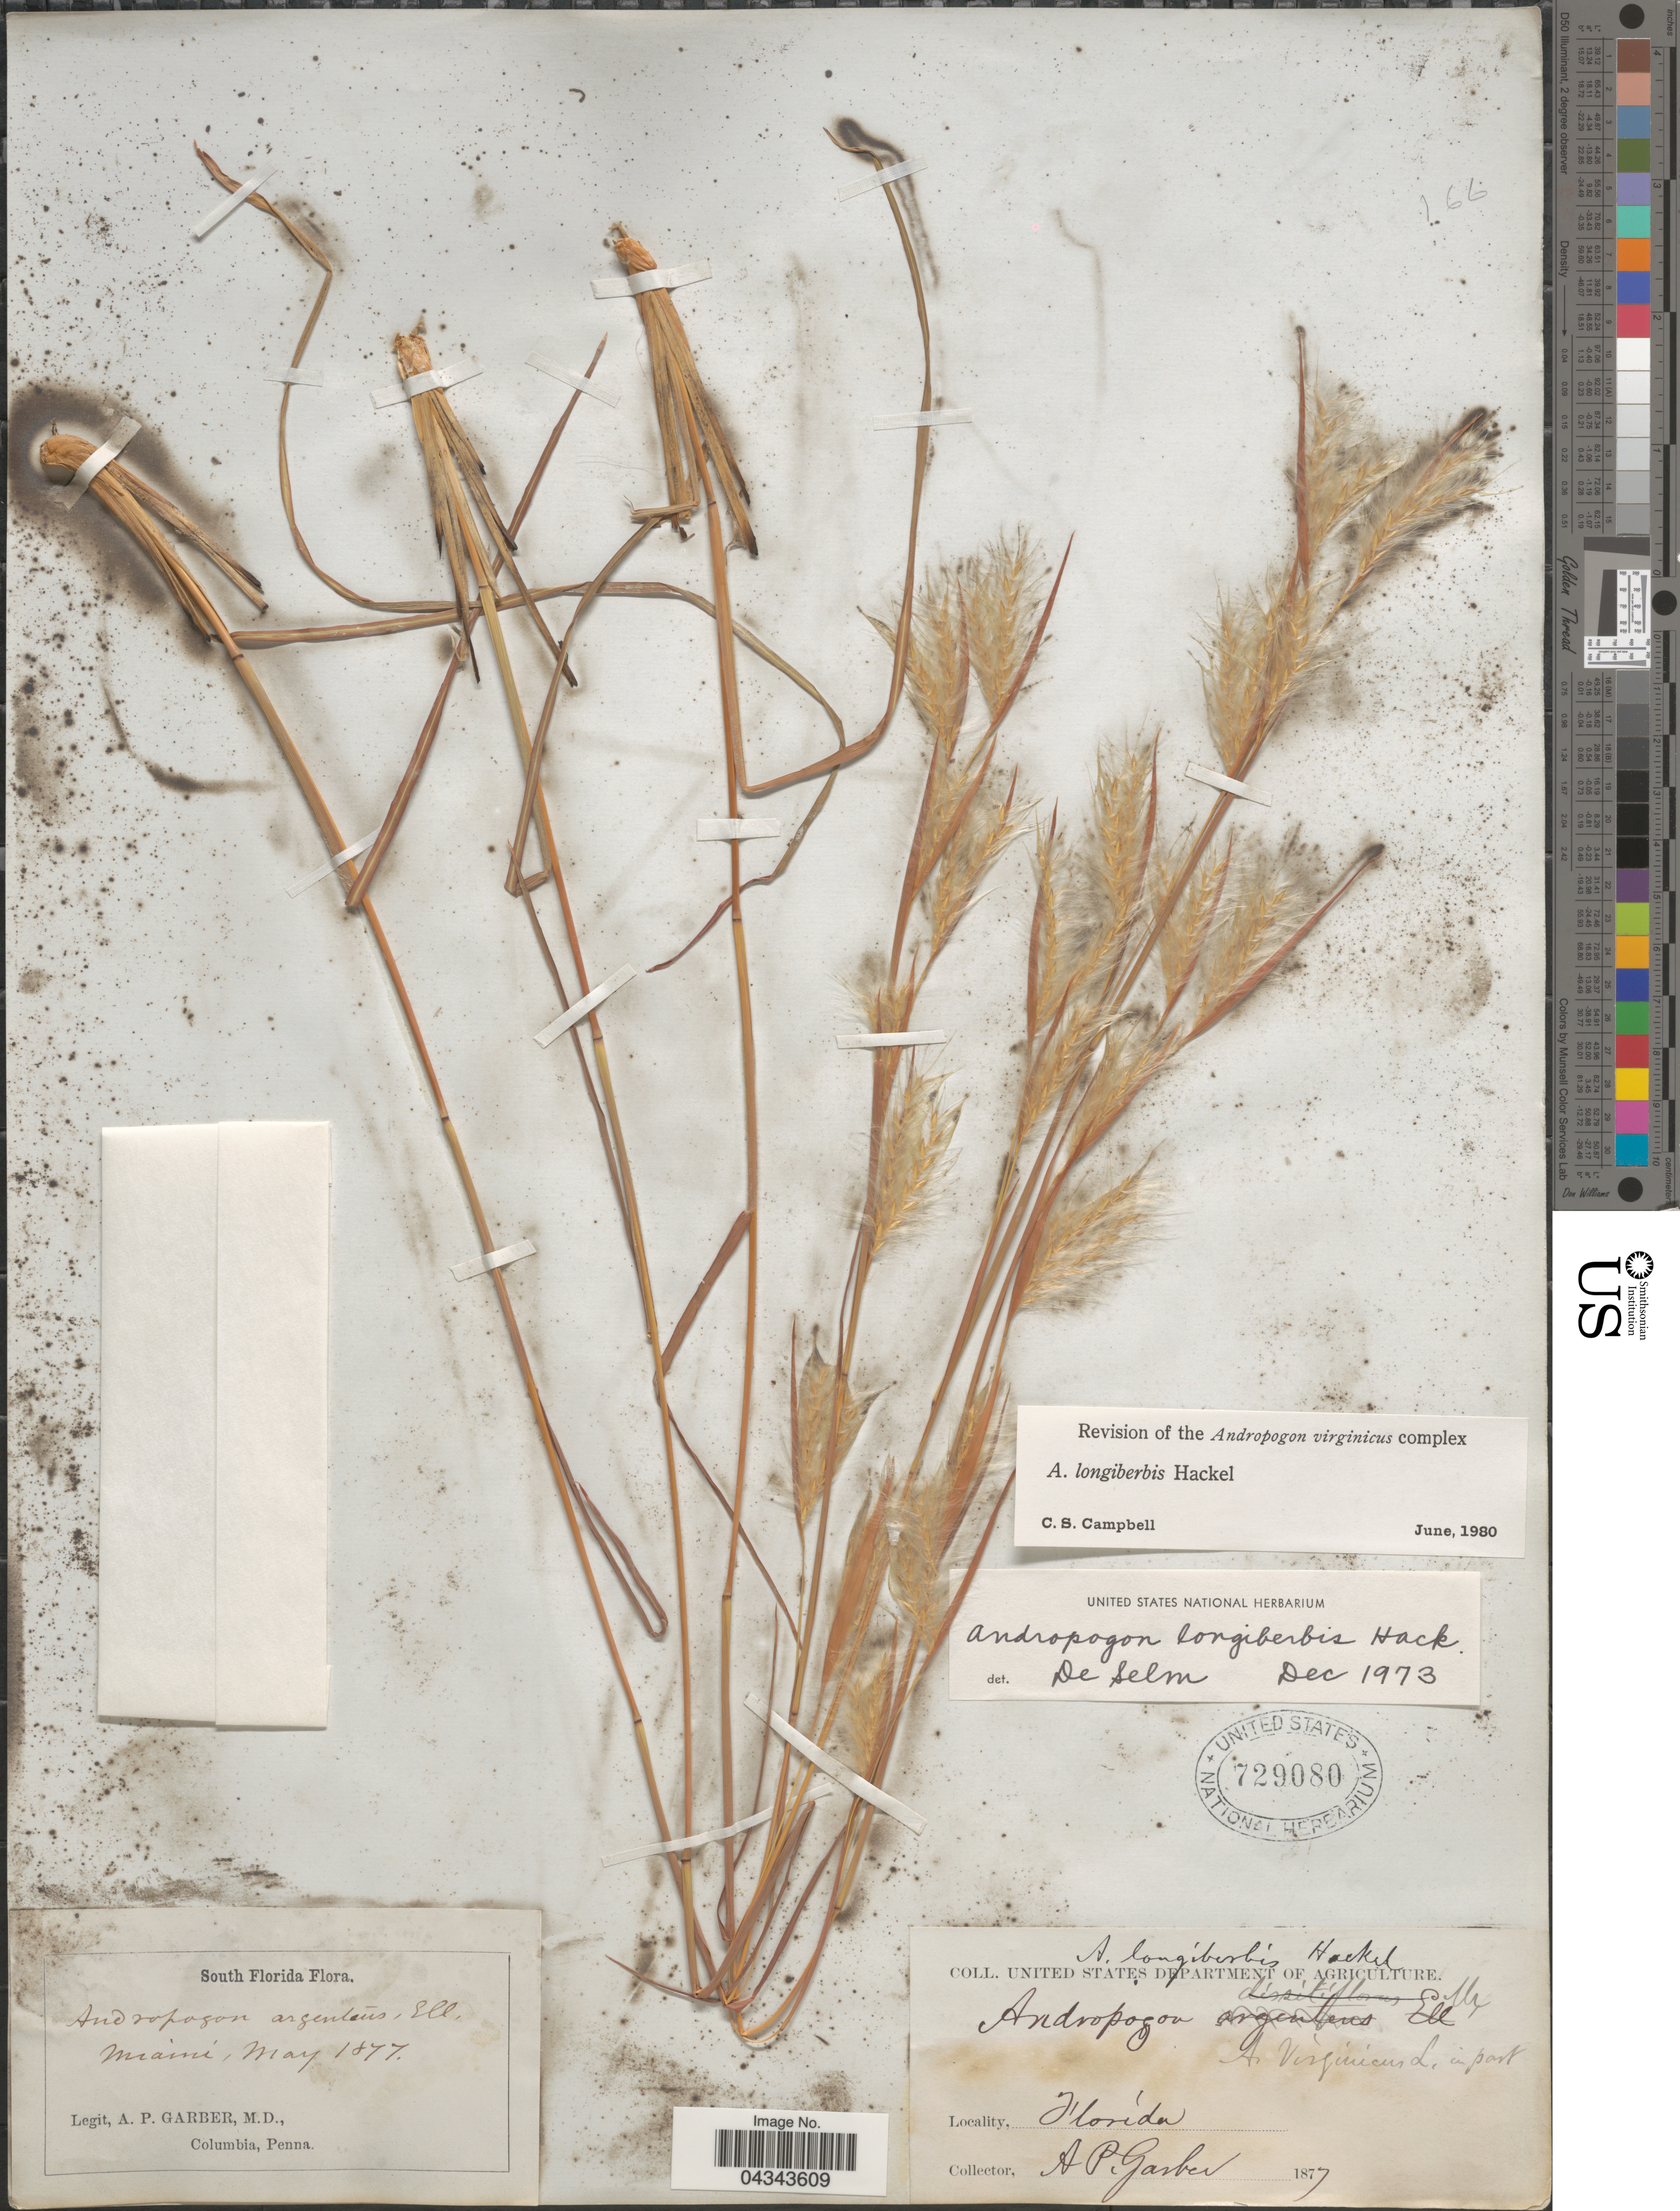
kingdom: Plantae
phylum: Tracheophyta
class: Liliopsida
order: Poales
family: Poaceae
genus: Andropogon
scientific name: Andropogon longiberbis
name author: Hack.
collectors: A. P. Garber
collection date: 1877-05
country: United States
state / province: Florida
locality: South Florida. Miami.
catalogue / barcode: US 729080